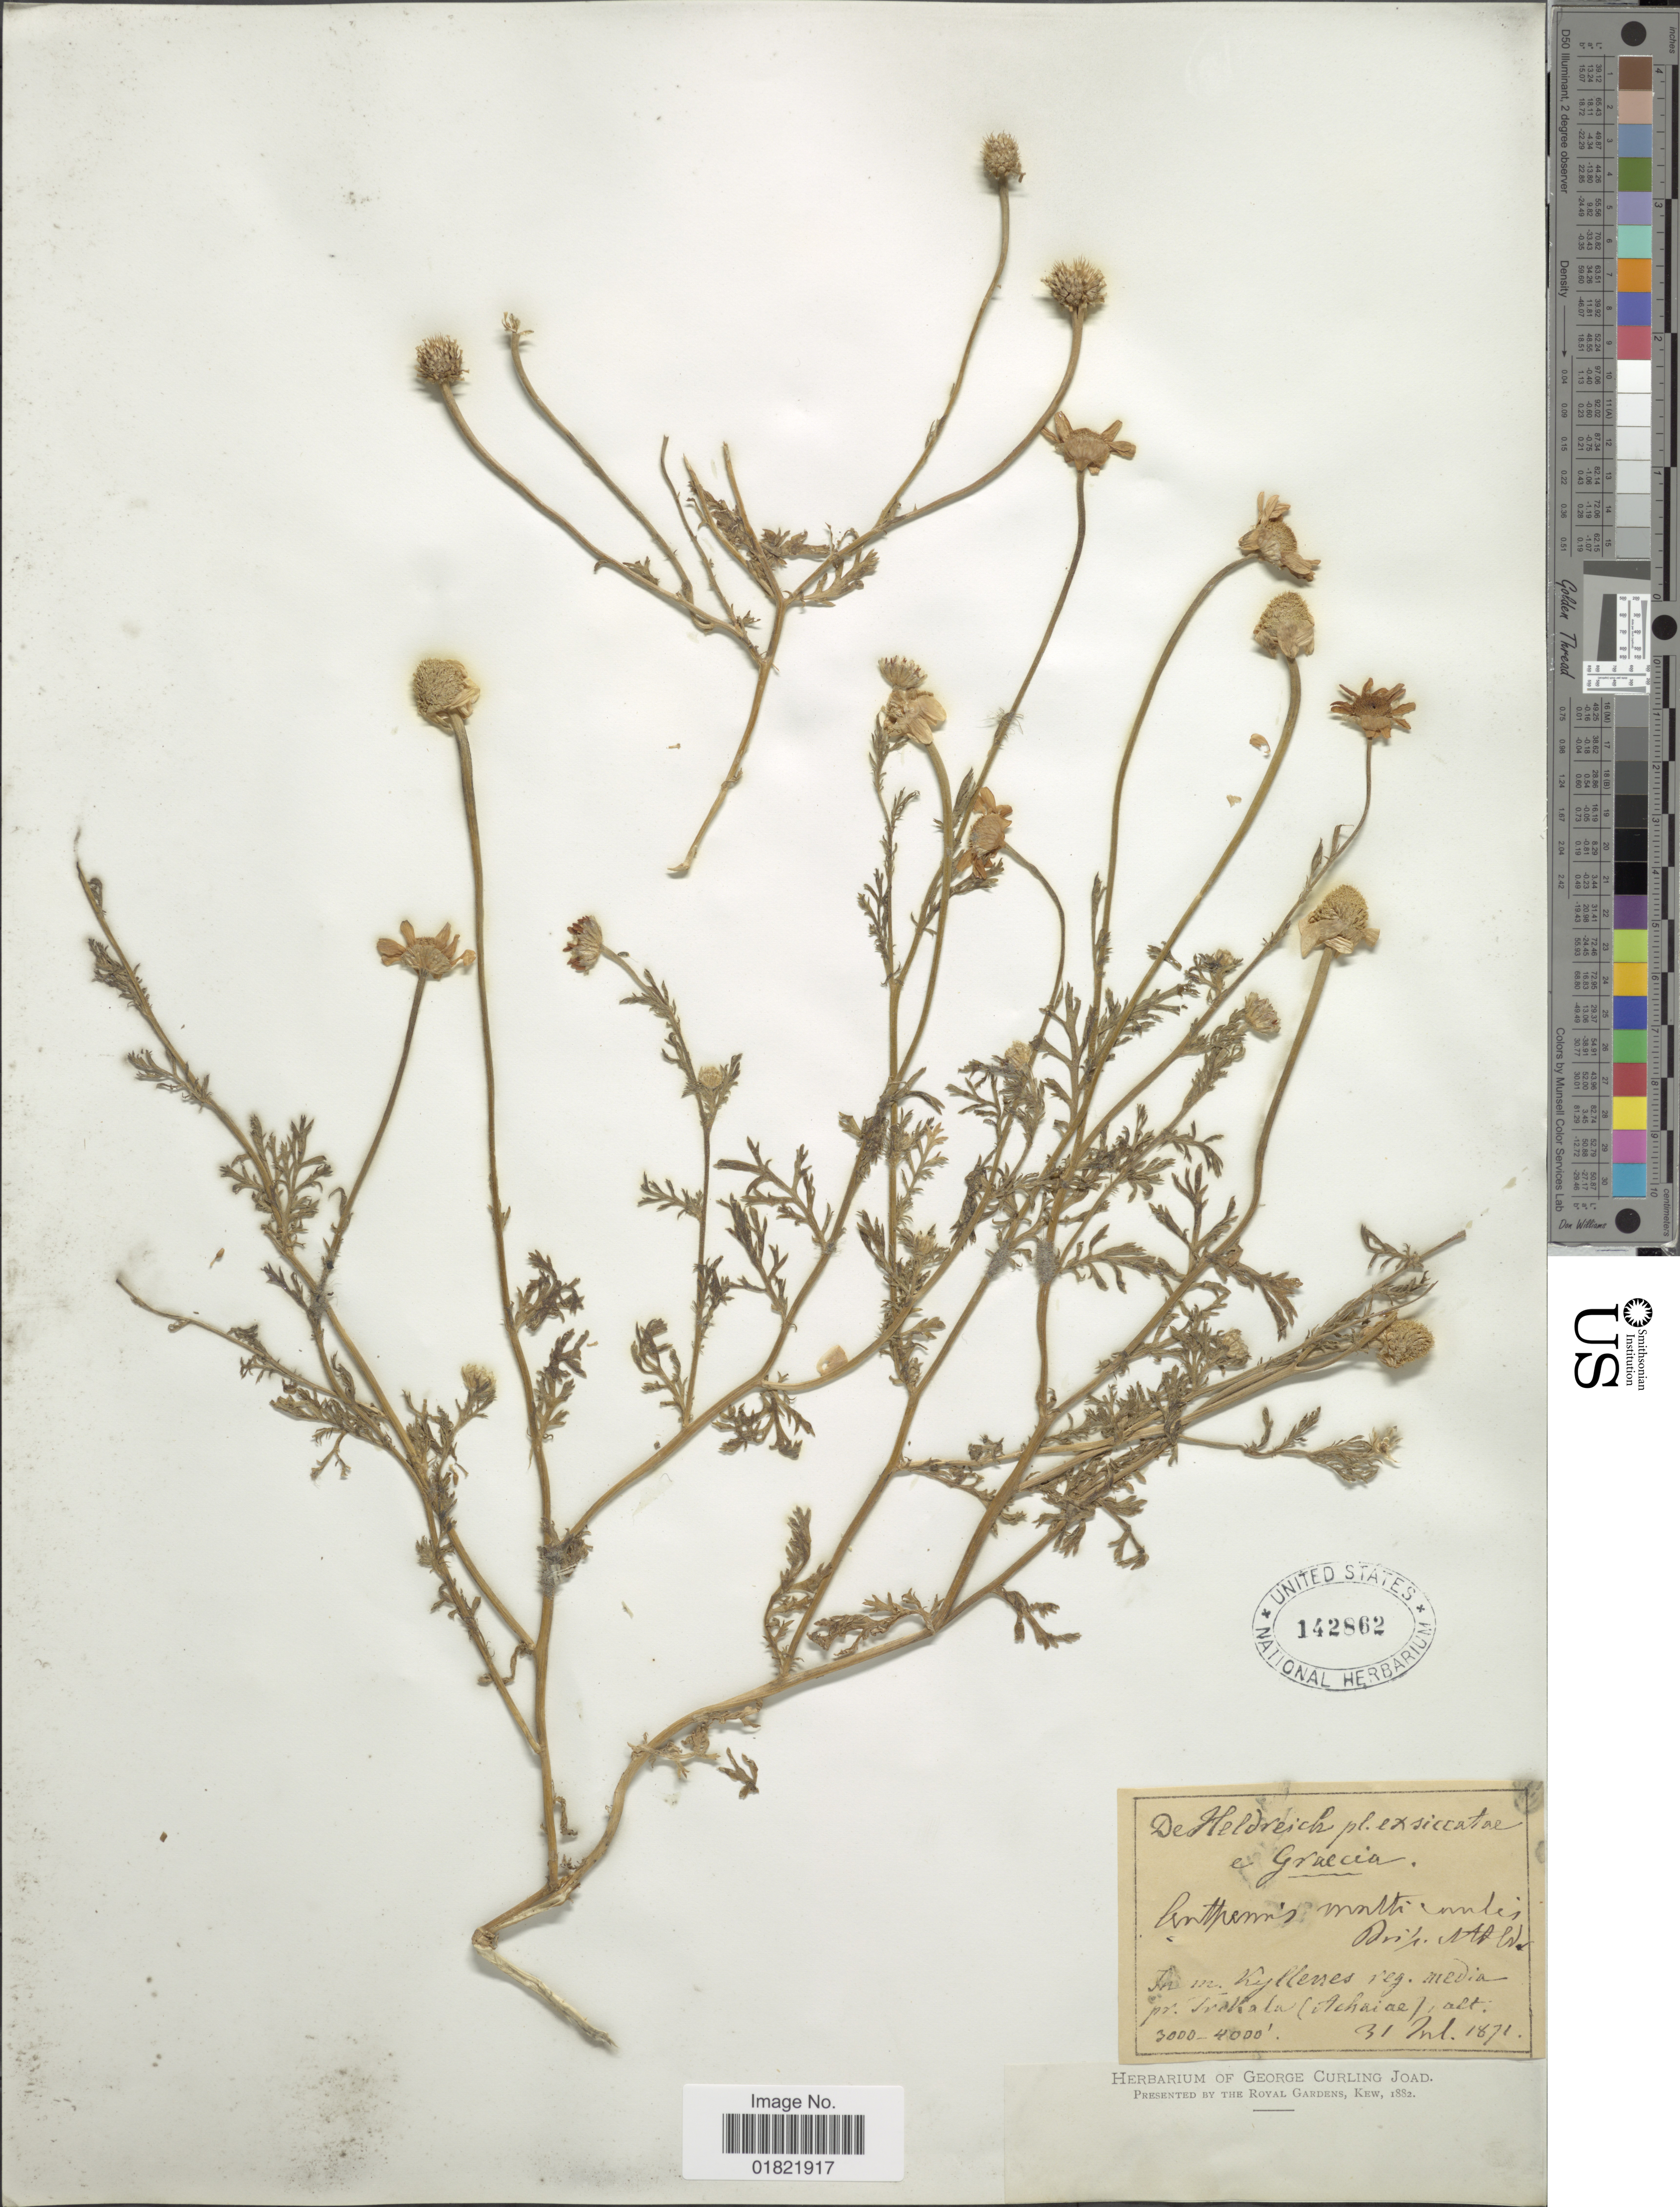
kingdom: Plantae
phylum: Tracheophyta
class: Magnoliopsida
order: Asterales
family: Asteraceae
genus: Anthemis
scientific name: Anthemis multicaulis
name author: Boiss. & Heldr.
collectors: -. De Heldreich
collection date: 1871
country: Greece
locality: In m. Kyllenes reg. media, pr. Trikala (Achaiae)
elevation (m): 914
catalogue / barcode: US 142862